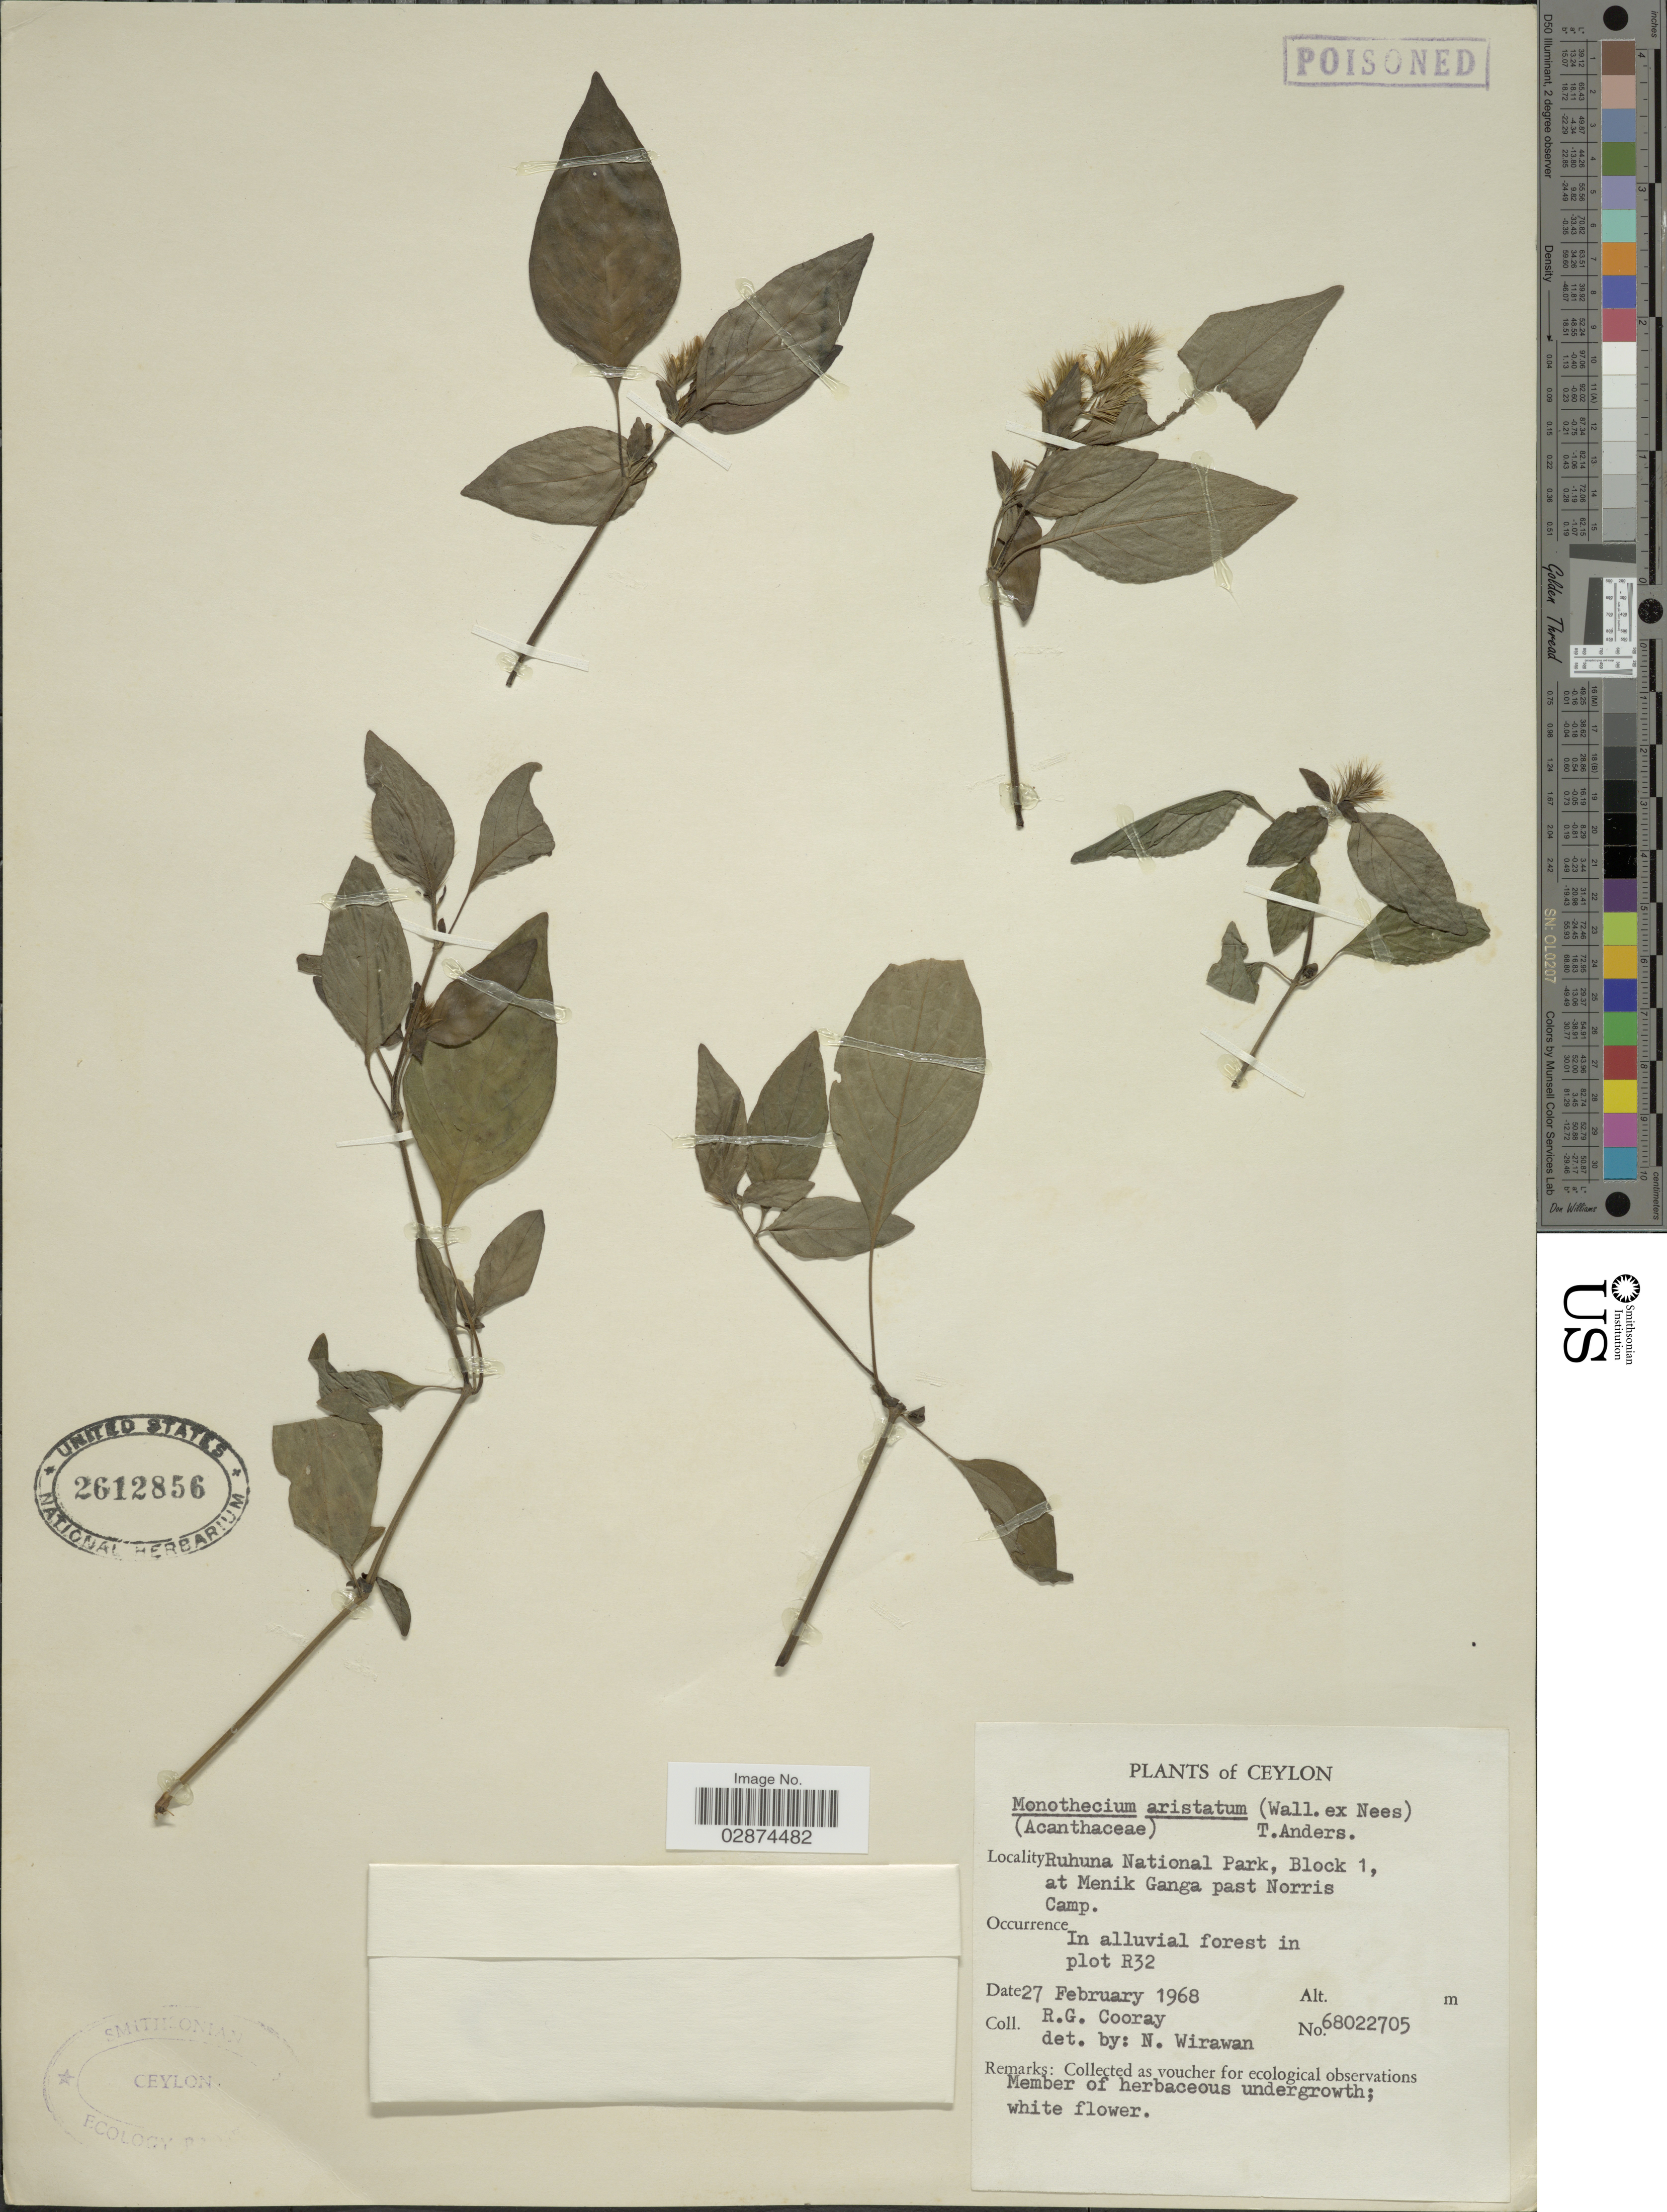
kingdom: Plantae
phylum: Tracheophyta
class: Magnoliopsida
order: Lamiales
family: Acanthaceae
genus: Monothecium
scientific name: Monothecium aristatum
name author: (Nees) T. Anderson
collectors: R. Cooray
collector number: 68022705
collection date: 1968-02-27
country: Sri Lanka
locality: Ceylon. Ruhuna National Park, Block 1, at Menik Ganga past Norris Camp. In alluvial forest in plot R32.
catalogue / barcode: US 2612856